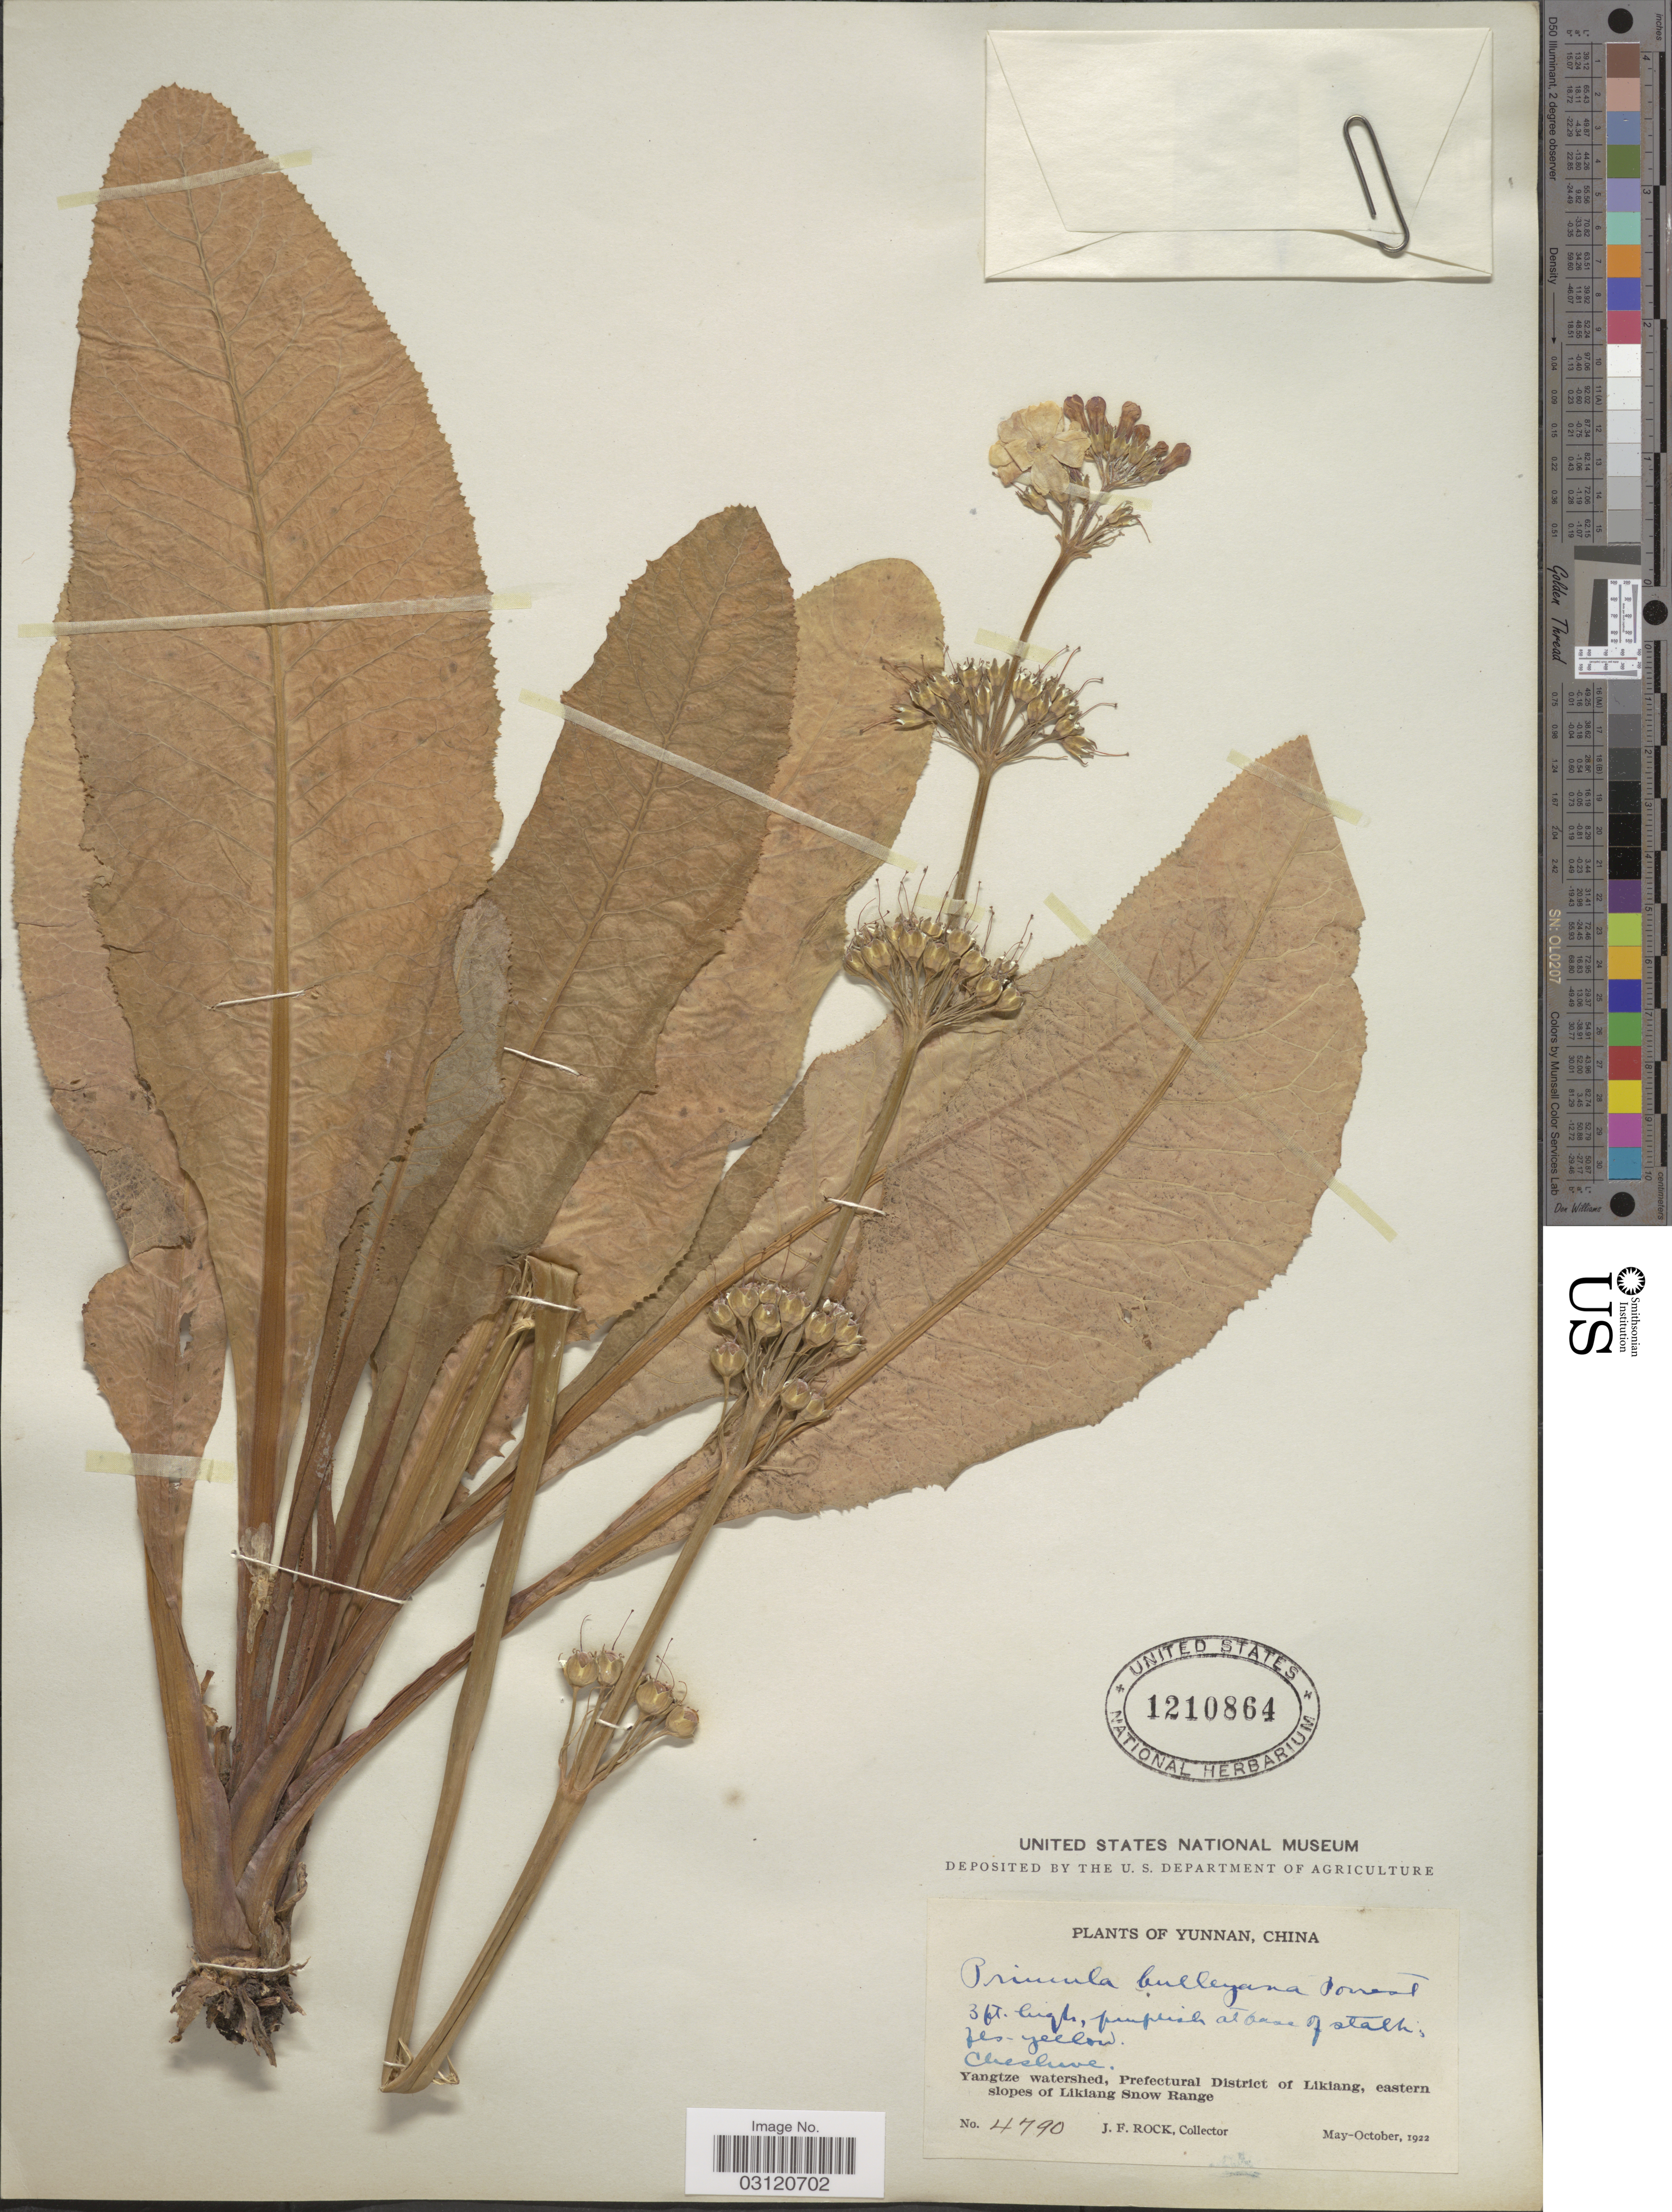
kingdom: Plantae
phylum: Tracheophyta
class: Magnoliopsida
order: Ericales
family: Primulaceae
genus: Primula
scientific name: Primula bulleyana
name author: Forrest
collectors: J. Rock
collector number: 4790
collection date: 1922-05/1922-10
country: China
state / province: Yunnan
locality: Cheshive , Yangtze watershed, Prefectural District of Likiang, eastern slopes of Likiang Snow Range.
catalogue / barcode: US 1210864